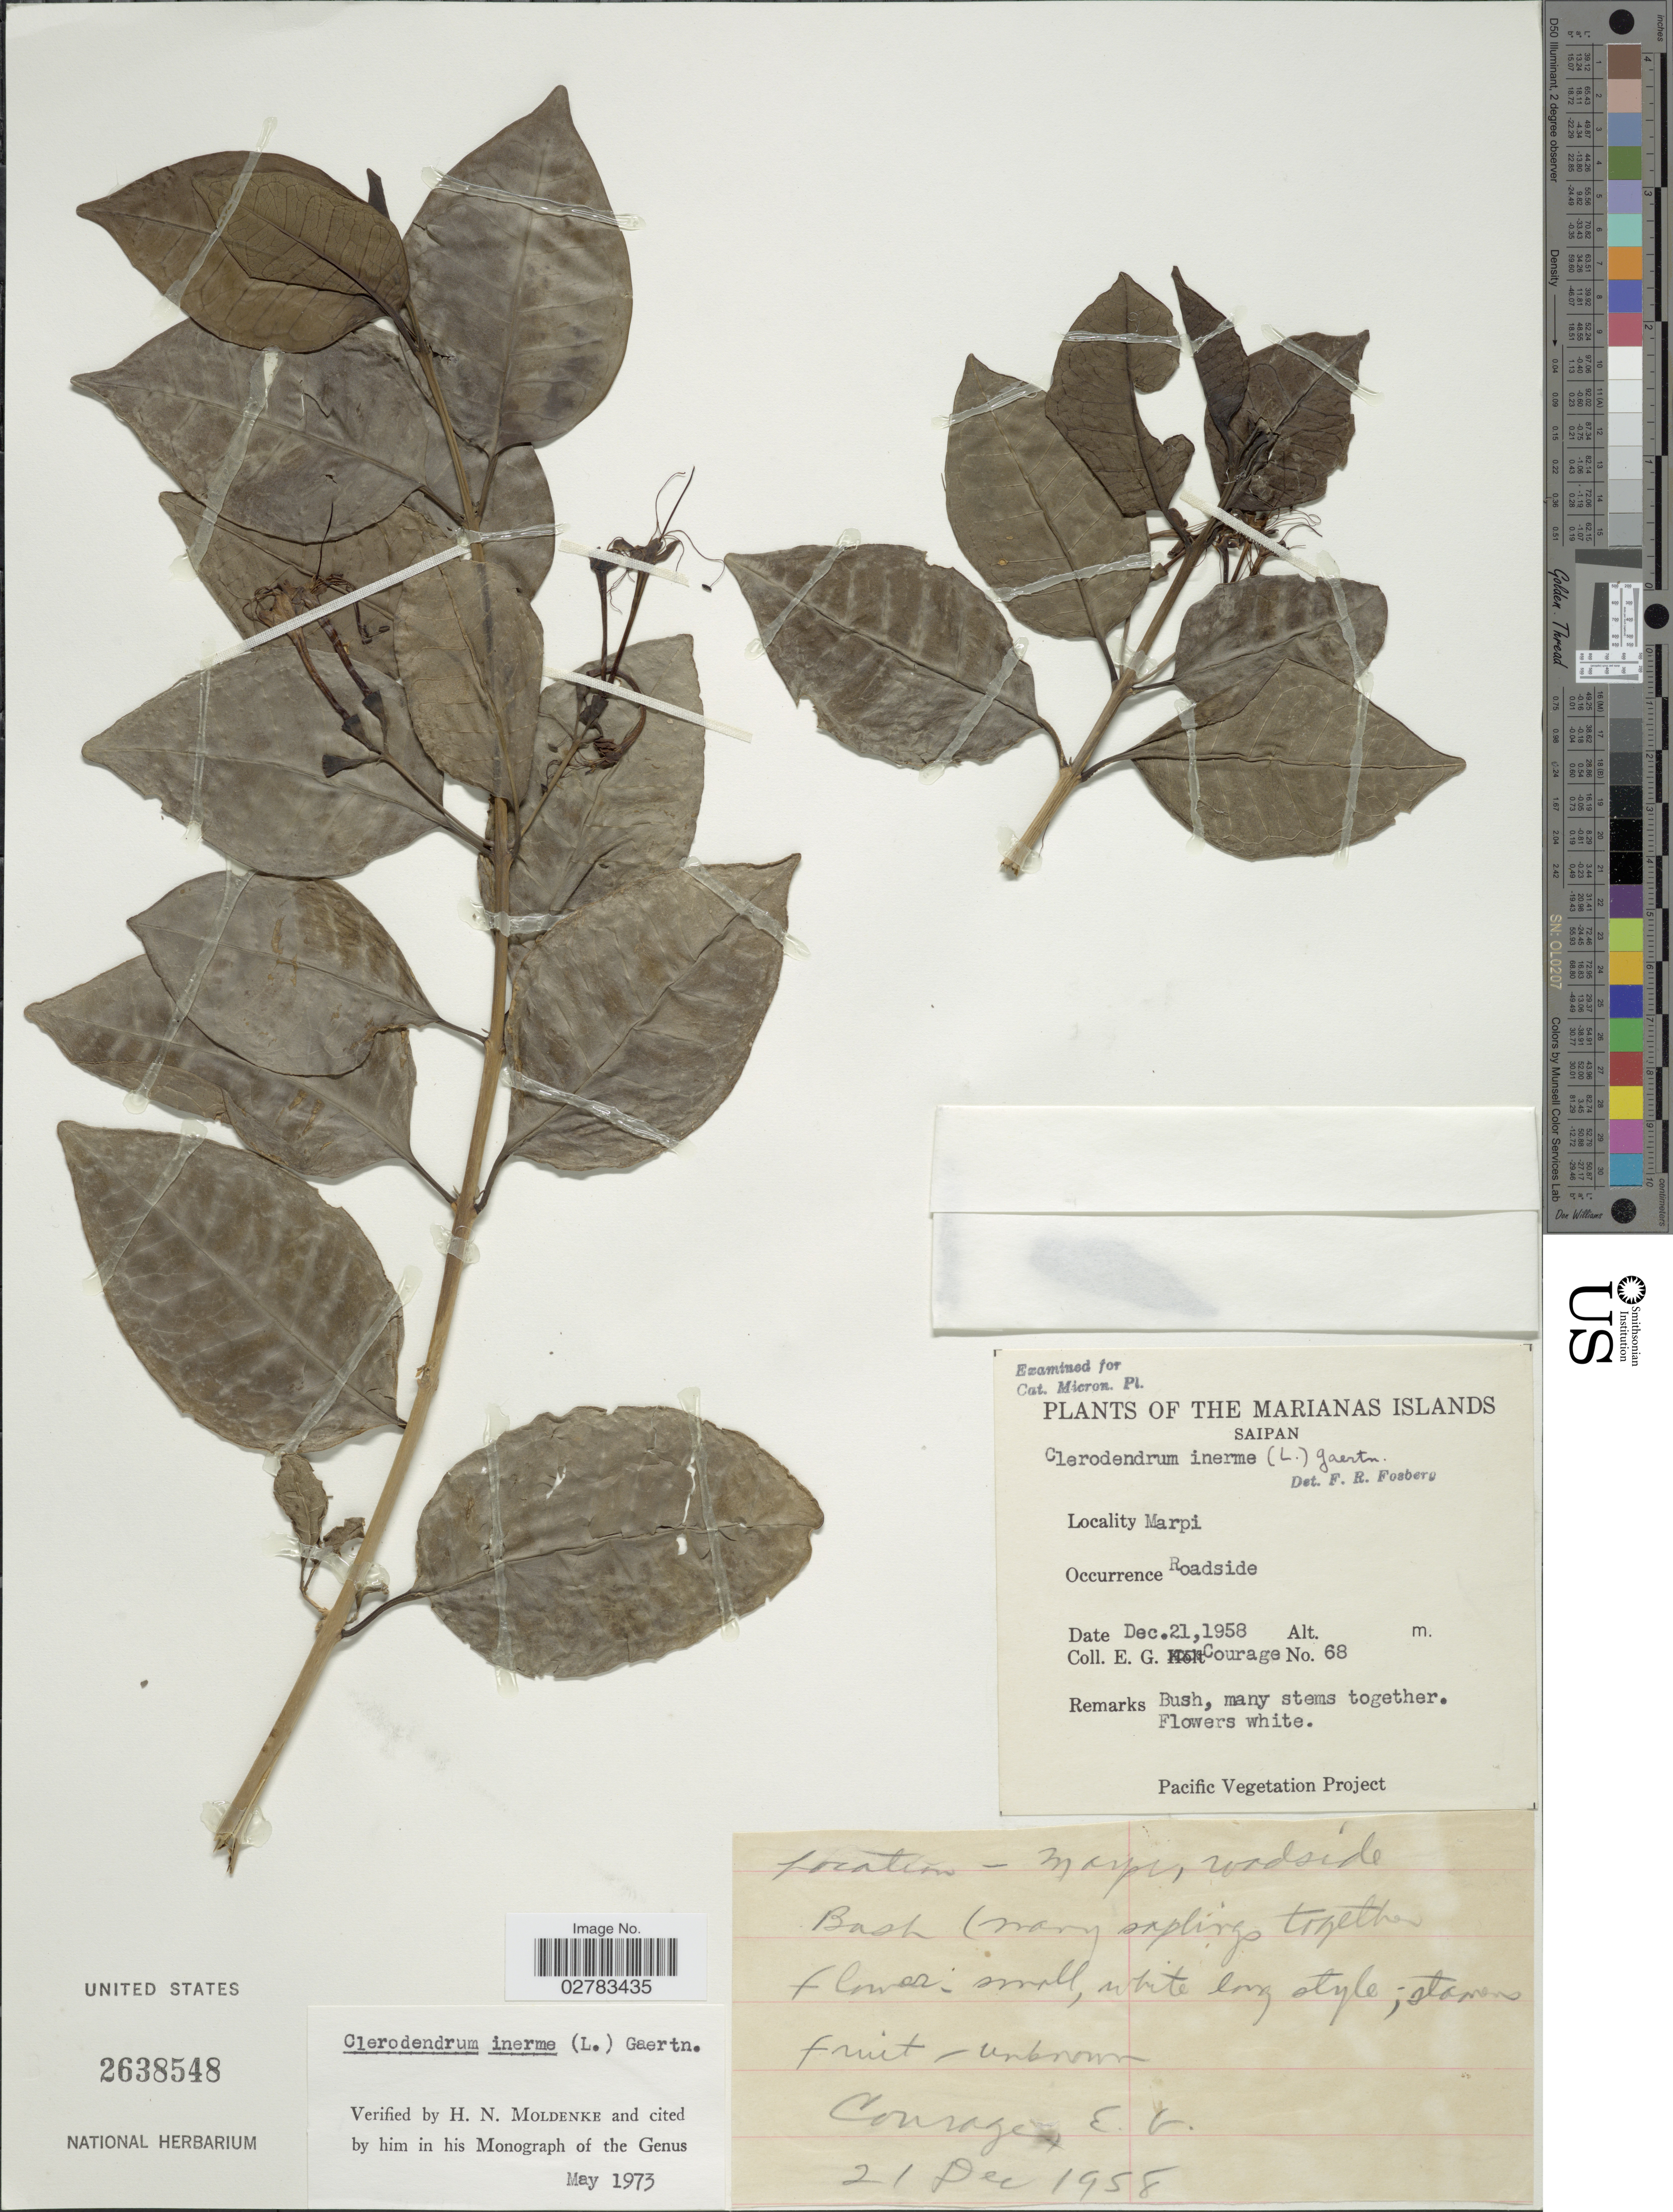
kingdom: Plantae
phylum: Tracheophyta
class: Magnoliopsida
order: Lamiales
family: Lamiaceae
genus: Clerodendrum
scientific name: Clerodendrum inerme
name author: (L.) Gaertn.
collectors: E. Courage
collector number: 68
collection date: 1958-12-21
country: Northern Mariana Islands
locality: The Marianas Islands, Saipan, Marpi, Roadside.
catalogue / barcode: US 2638548